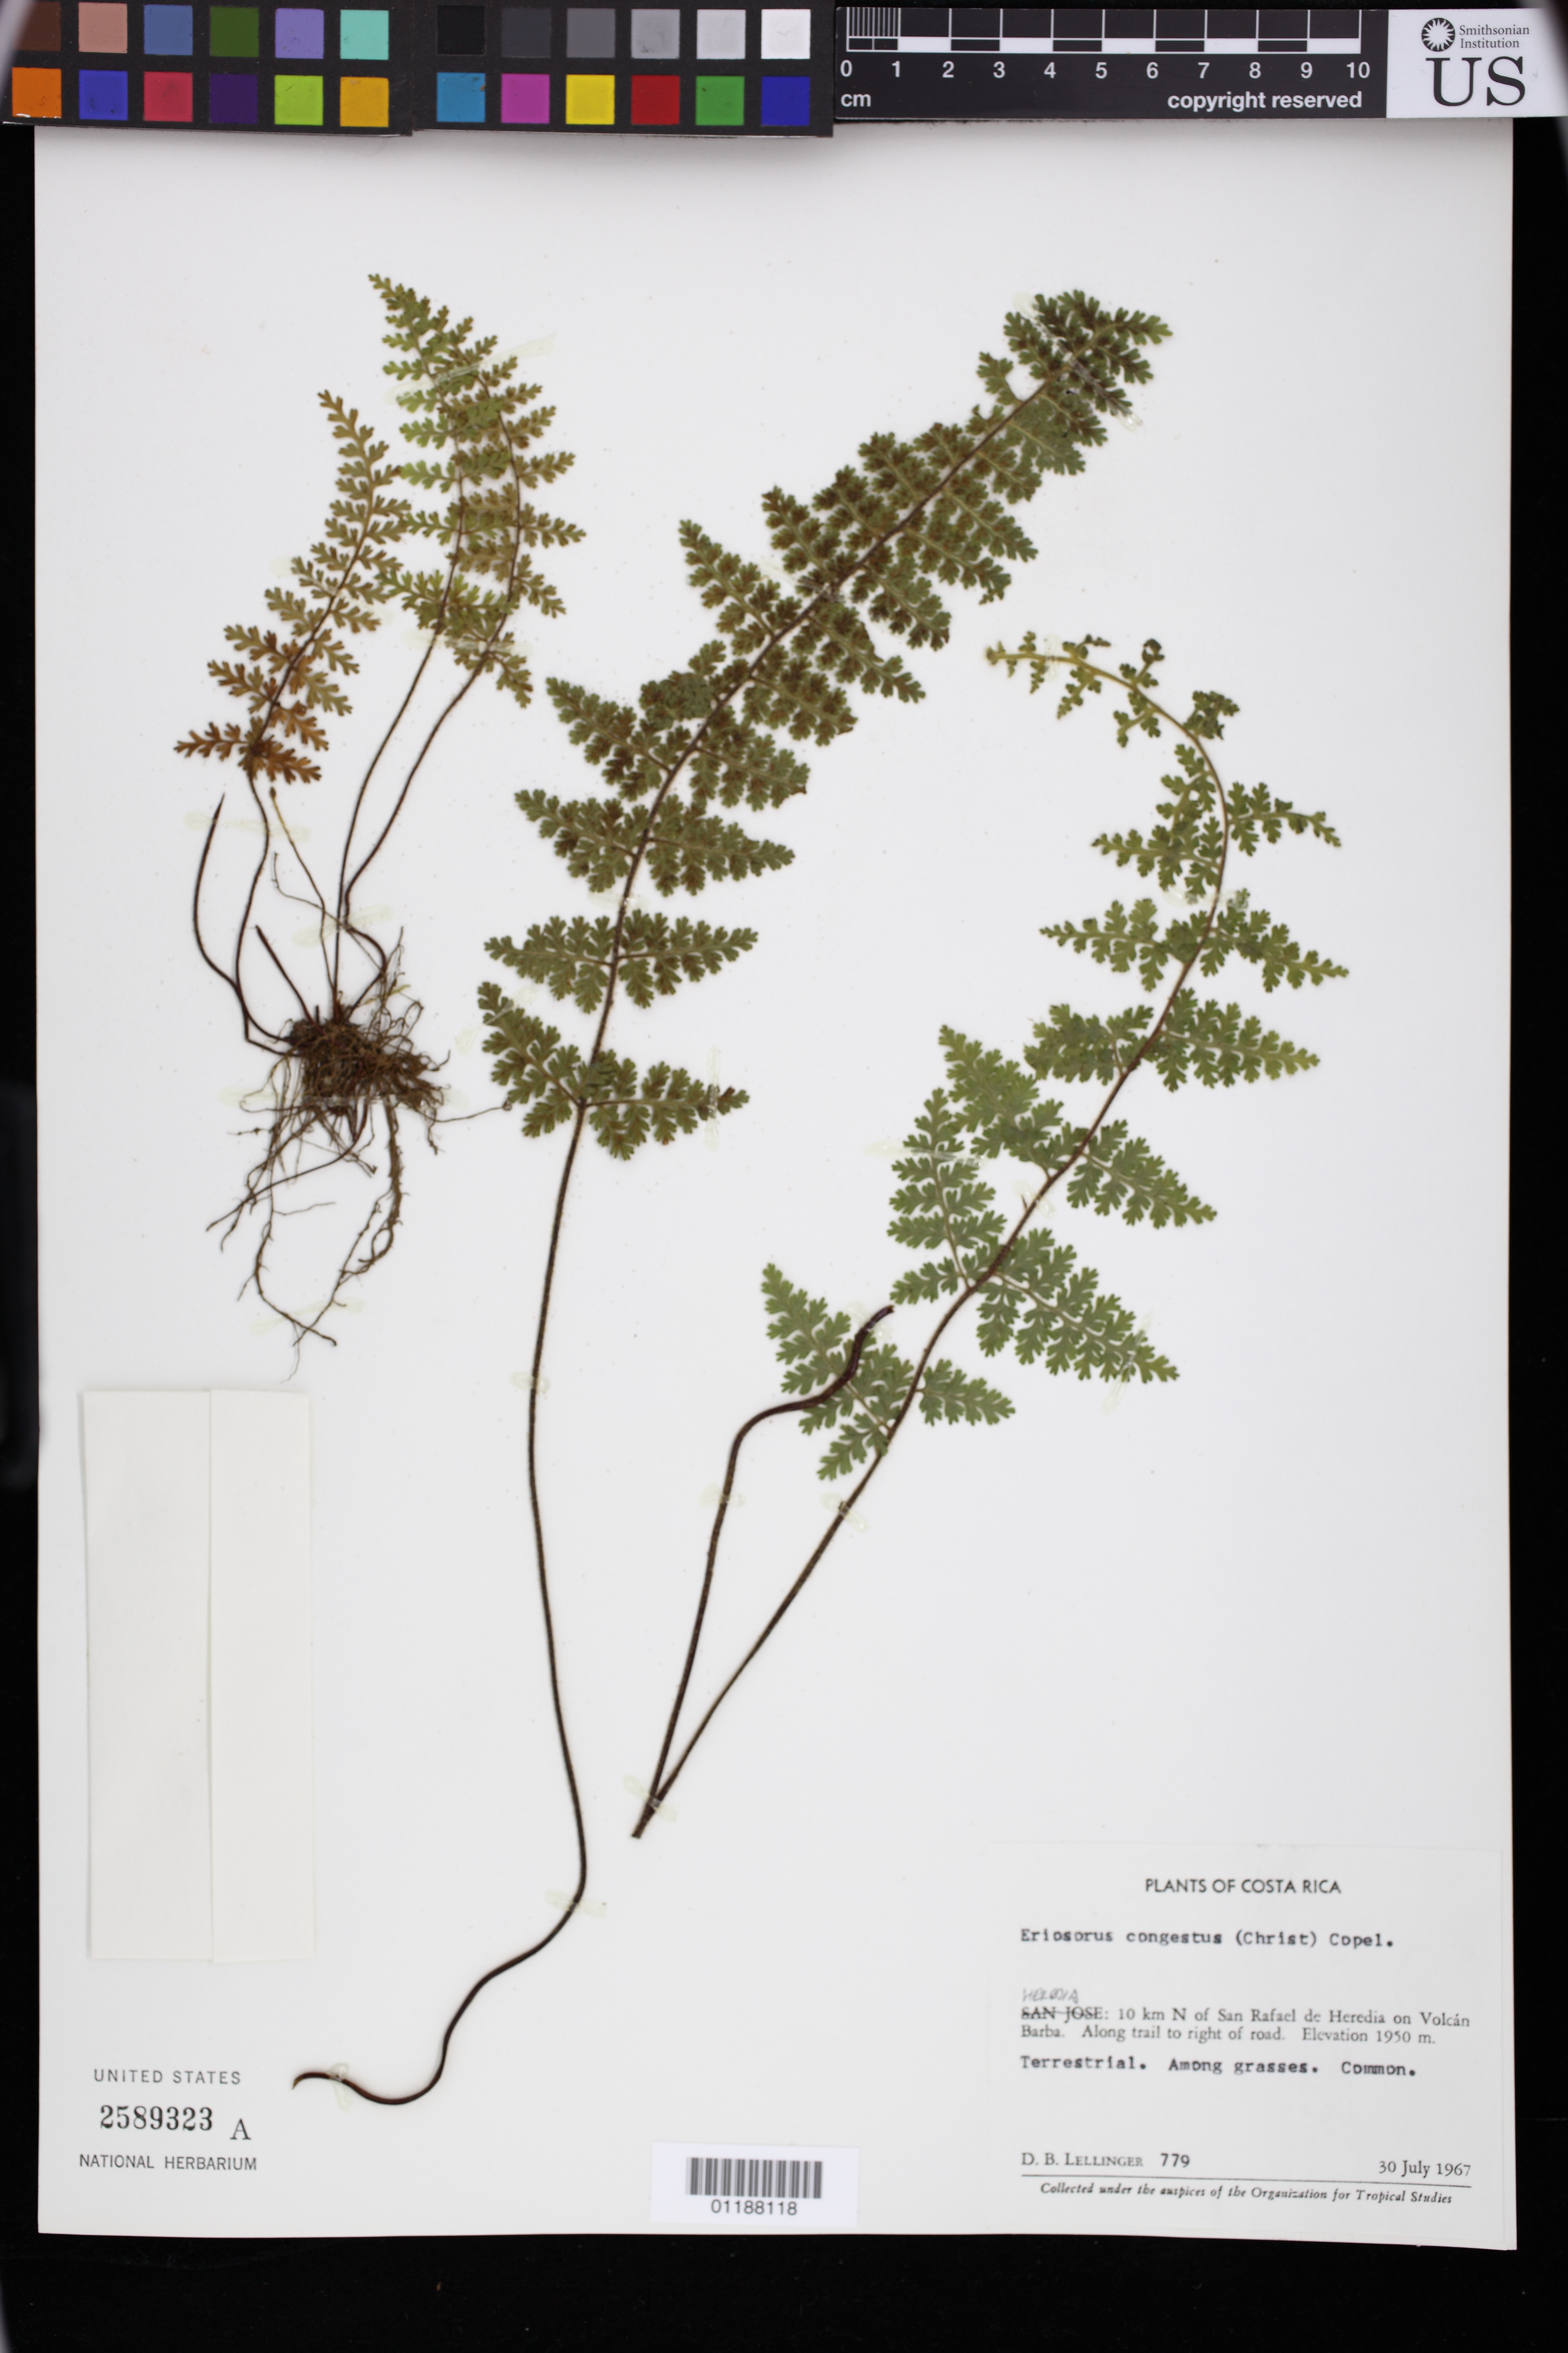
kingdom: Plantae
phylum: Tracheophyta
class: Polypodiopsida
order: Polypodiales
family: Pteridaceae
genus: Jamesonia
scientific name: Jamesonia congesta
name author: (Christ) Christenh.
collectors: D. B. Lellinger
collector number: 779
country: Costa Rica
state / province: Heredia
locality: N of San Rafael de Heredia on Volcan Barba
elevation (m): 1950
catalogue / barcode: US 2589323A